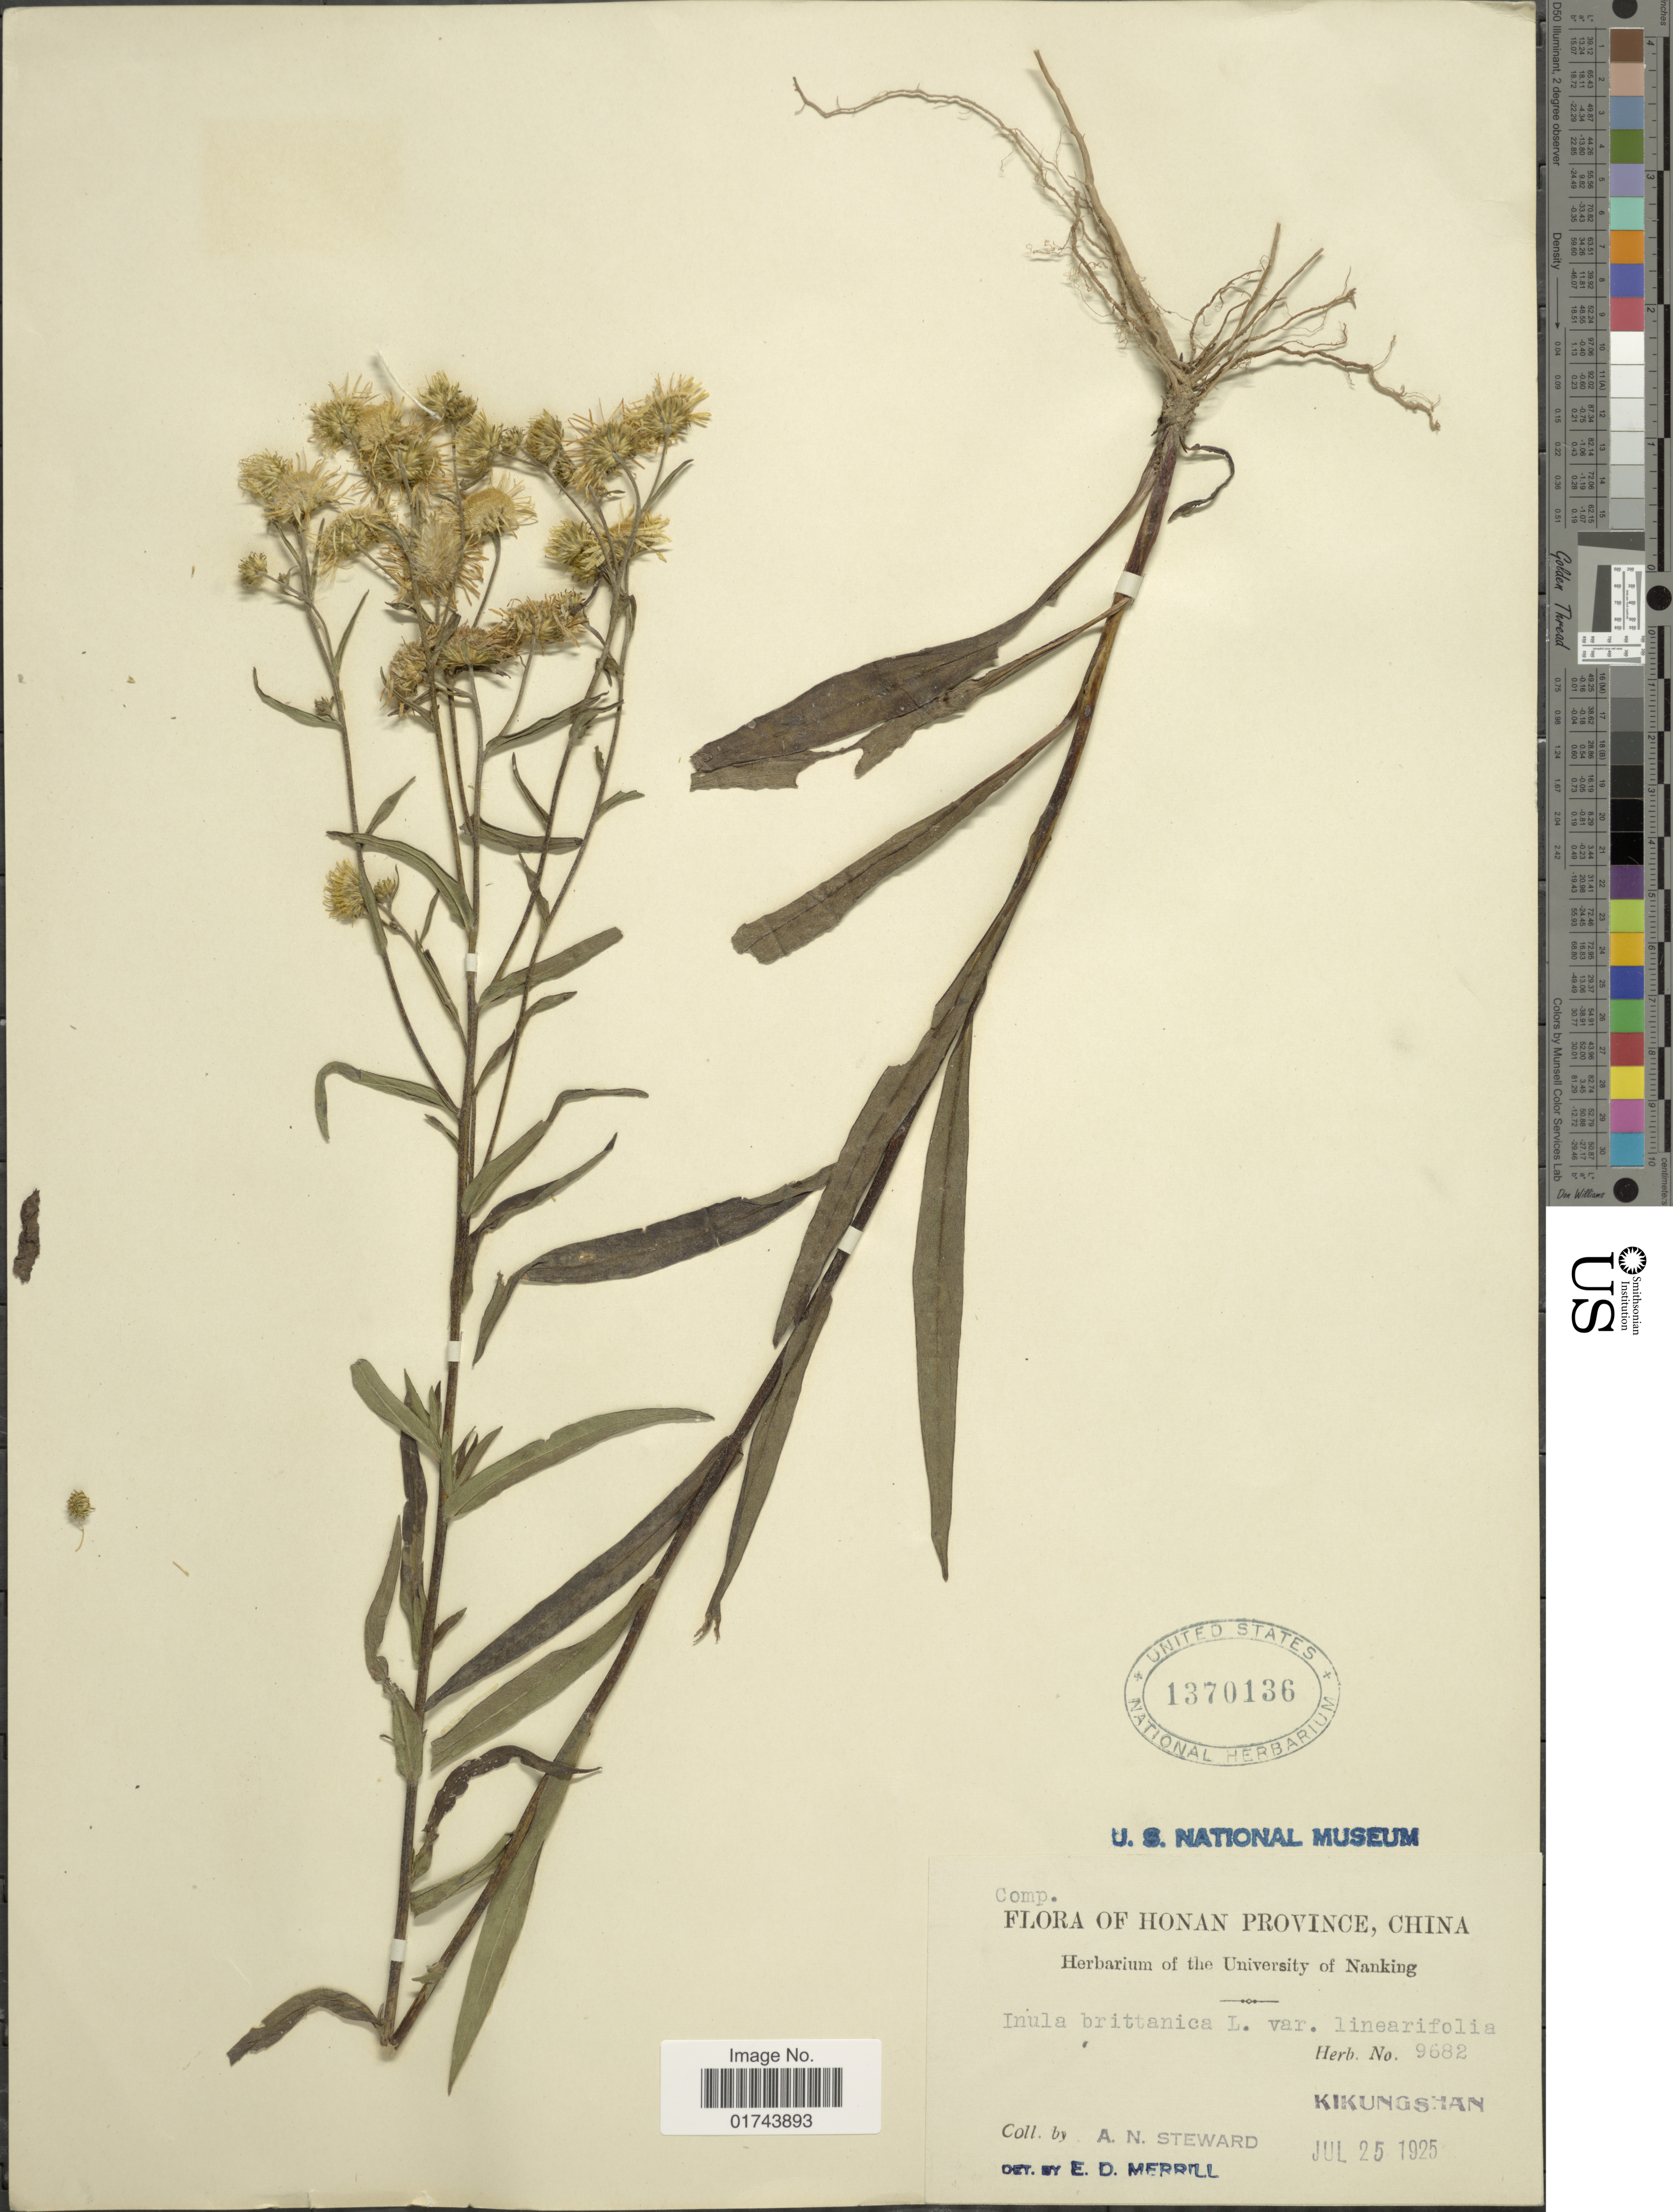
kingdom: Plantae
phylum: Tracheophyta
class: Magnoliopsida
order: Asterales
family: Asteraceae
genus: Inula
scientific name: Inula britannica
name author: L.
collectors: A. N. Steward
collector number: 9682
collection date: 1925-07-25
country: China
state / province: Henan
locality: Honan Province, Kikungshan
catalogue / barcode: US 1370136